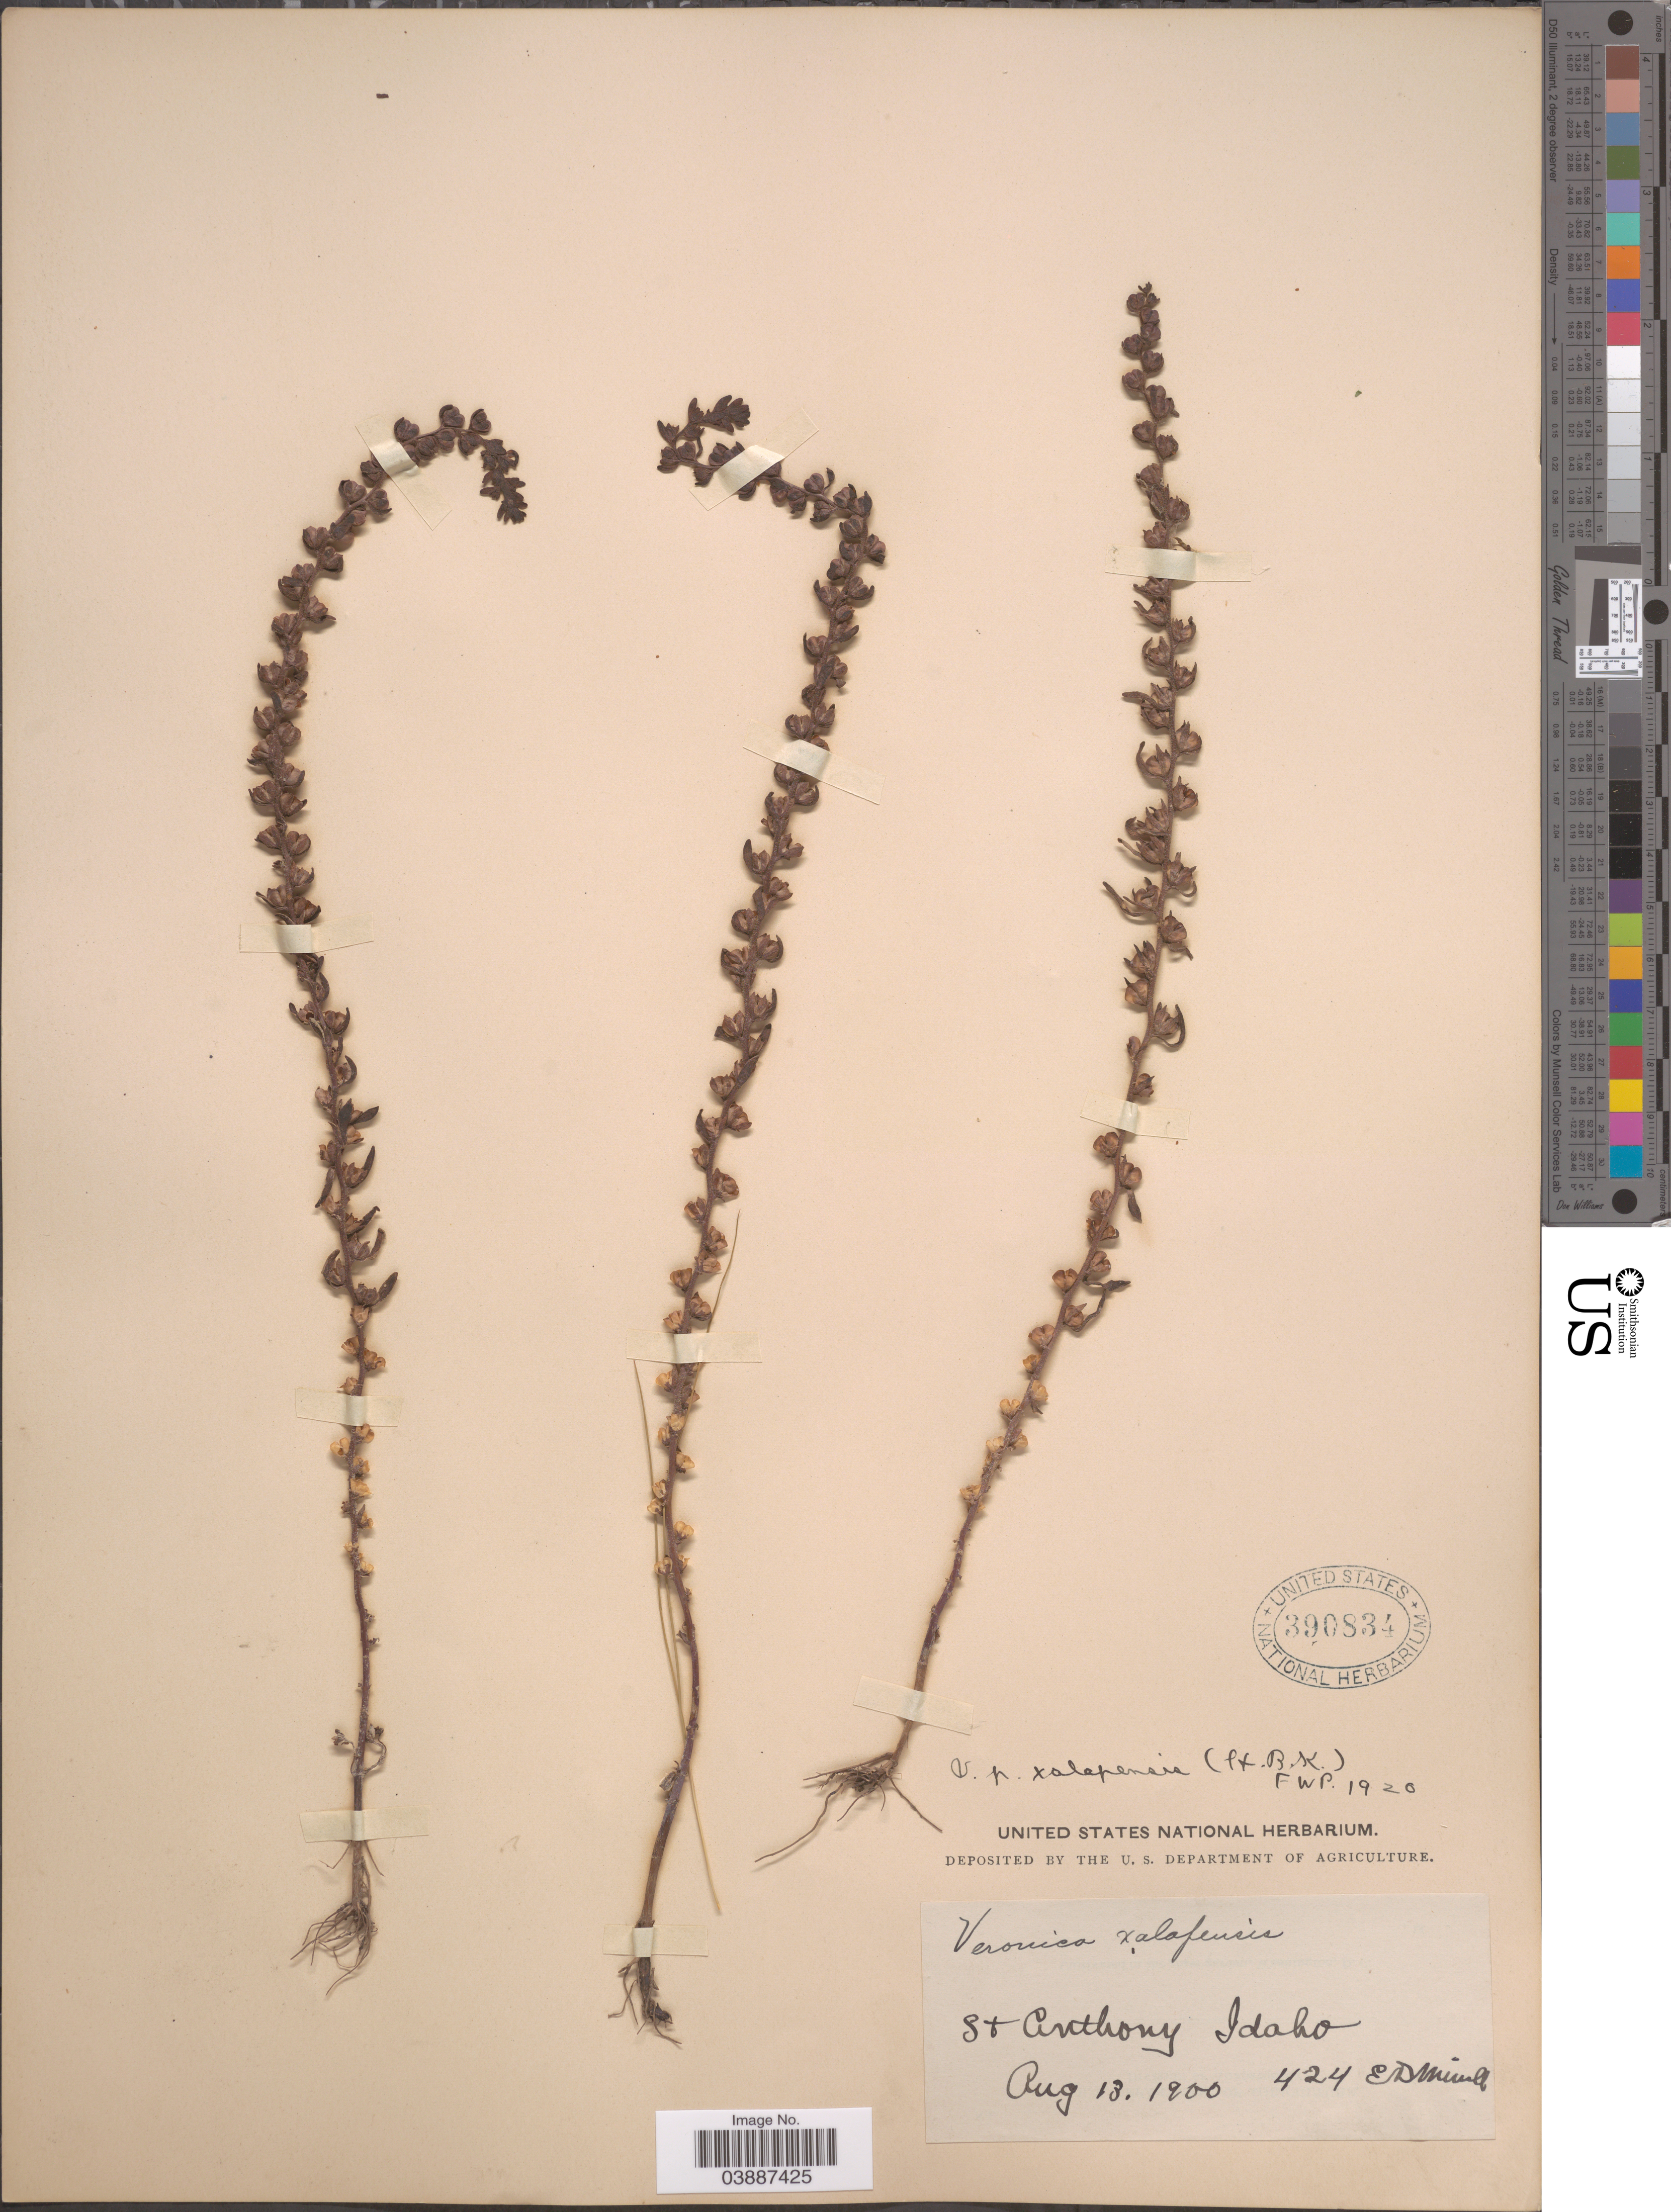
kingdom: Plantae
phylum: Tracheophyta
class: Magnoliopsida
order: Lamiales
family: Plantaginaceae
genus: Veronica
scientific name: Veronica peregrina var. xalapensis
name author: Kunth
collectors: E. D. Merrill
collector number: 424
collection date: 1900-08-13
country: United States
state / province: Idaho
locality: St. Anthony.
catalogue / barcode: US 390834